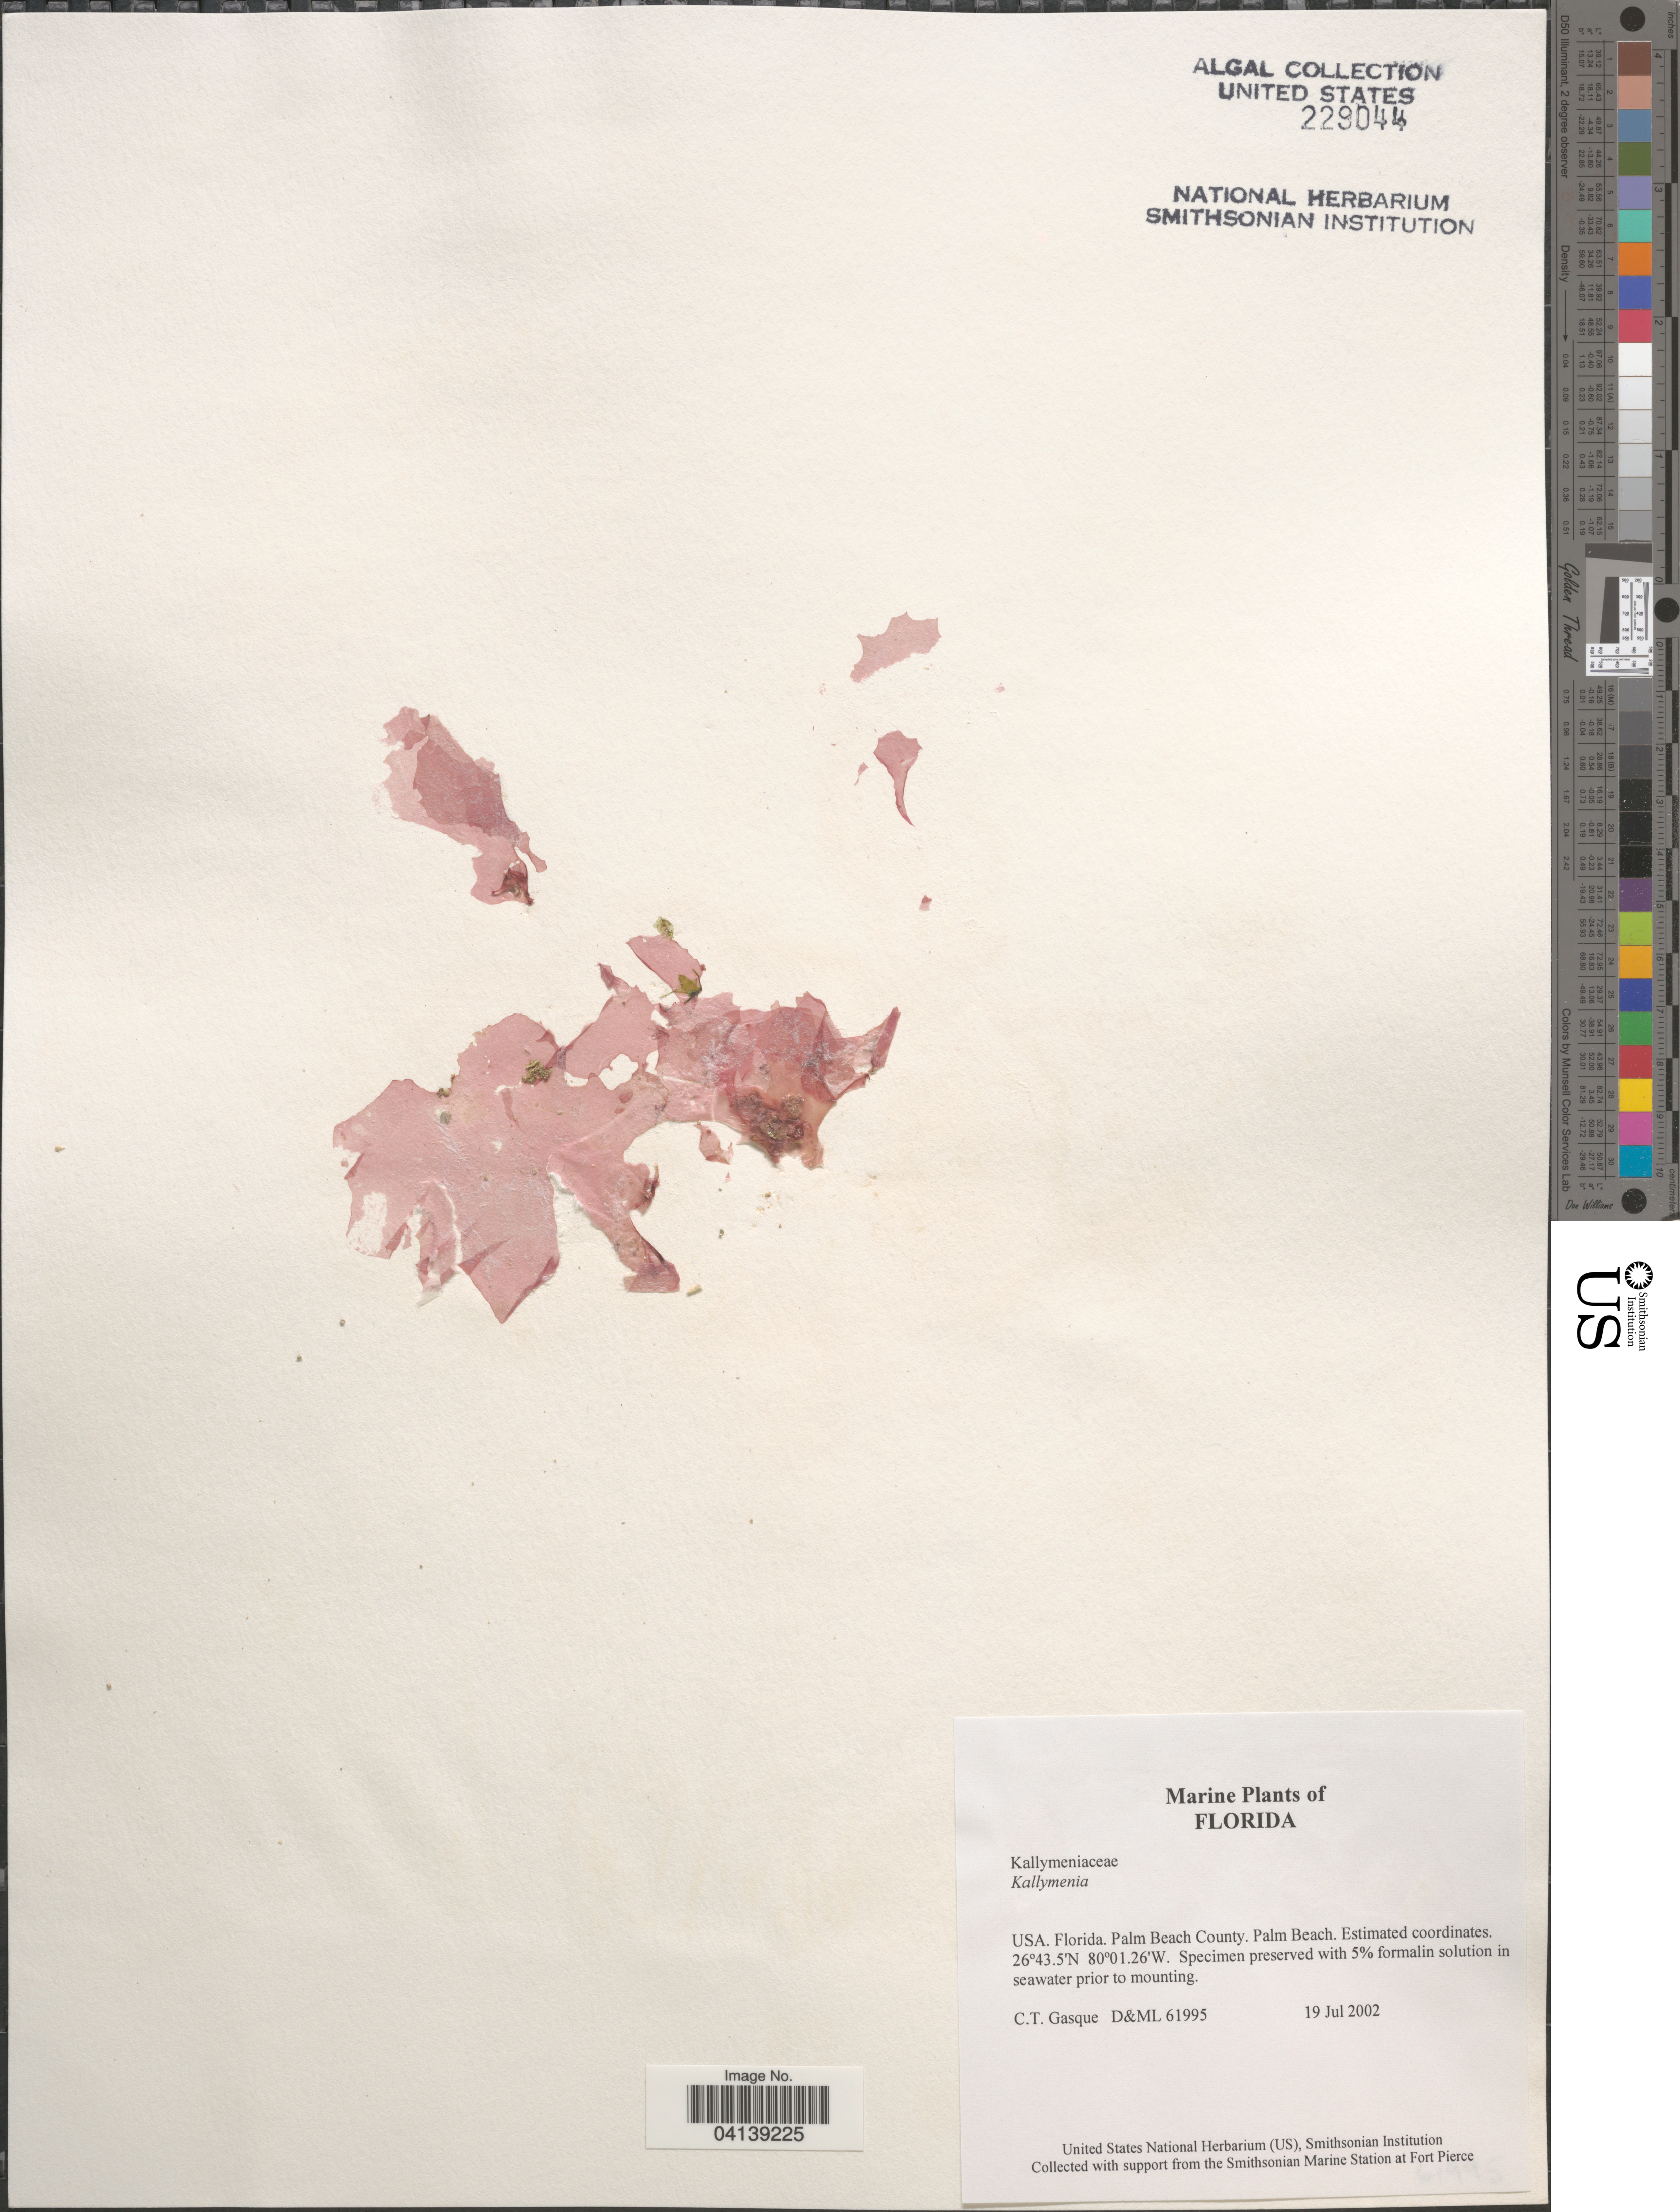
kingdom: Plantae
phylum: Rhodophyta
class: Florideophyceae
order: Gigartinales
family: Kallymeniaceae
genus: Kallymenia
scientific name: Kallymenia sp.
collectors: C. Gasque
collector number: D&ML61995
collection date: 2002-07-19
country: United States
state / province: Florida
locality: Palm Beach County. Palm Beach.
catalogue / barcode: US 229044